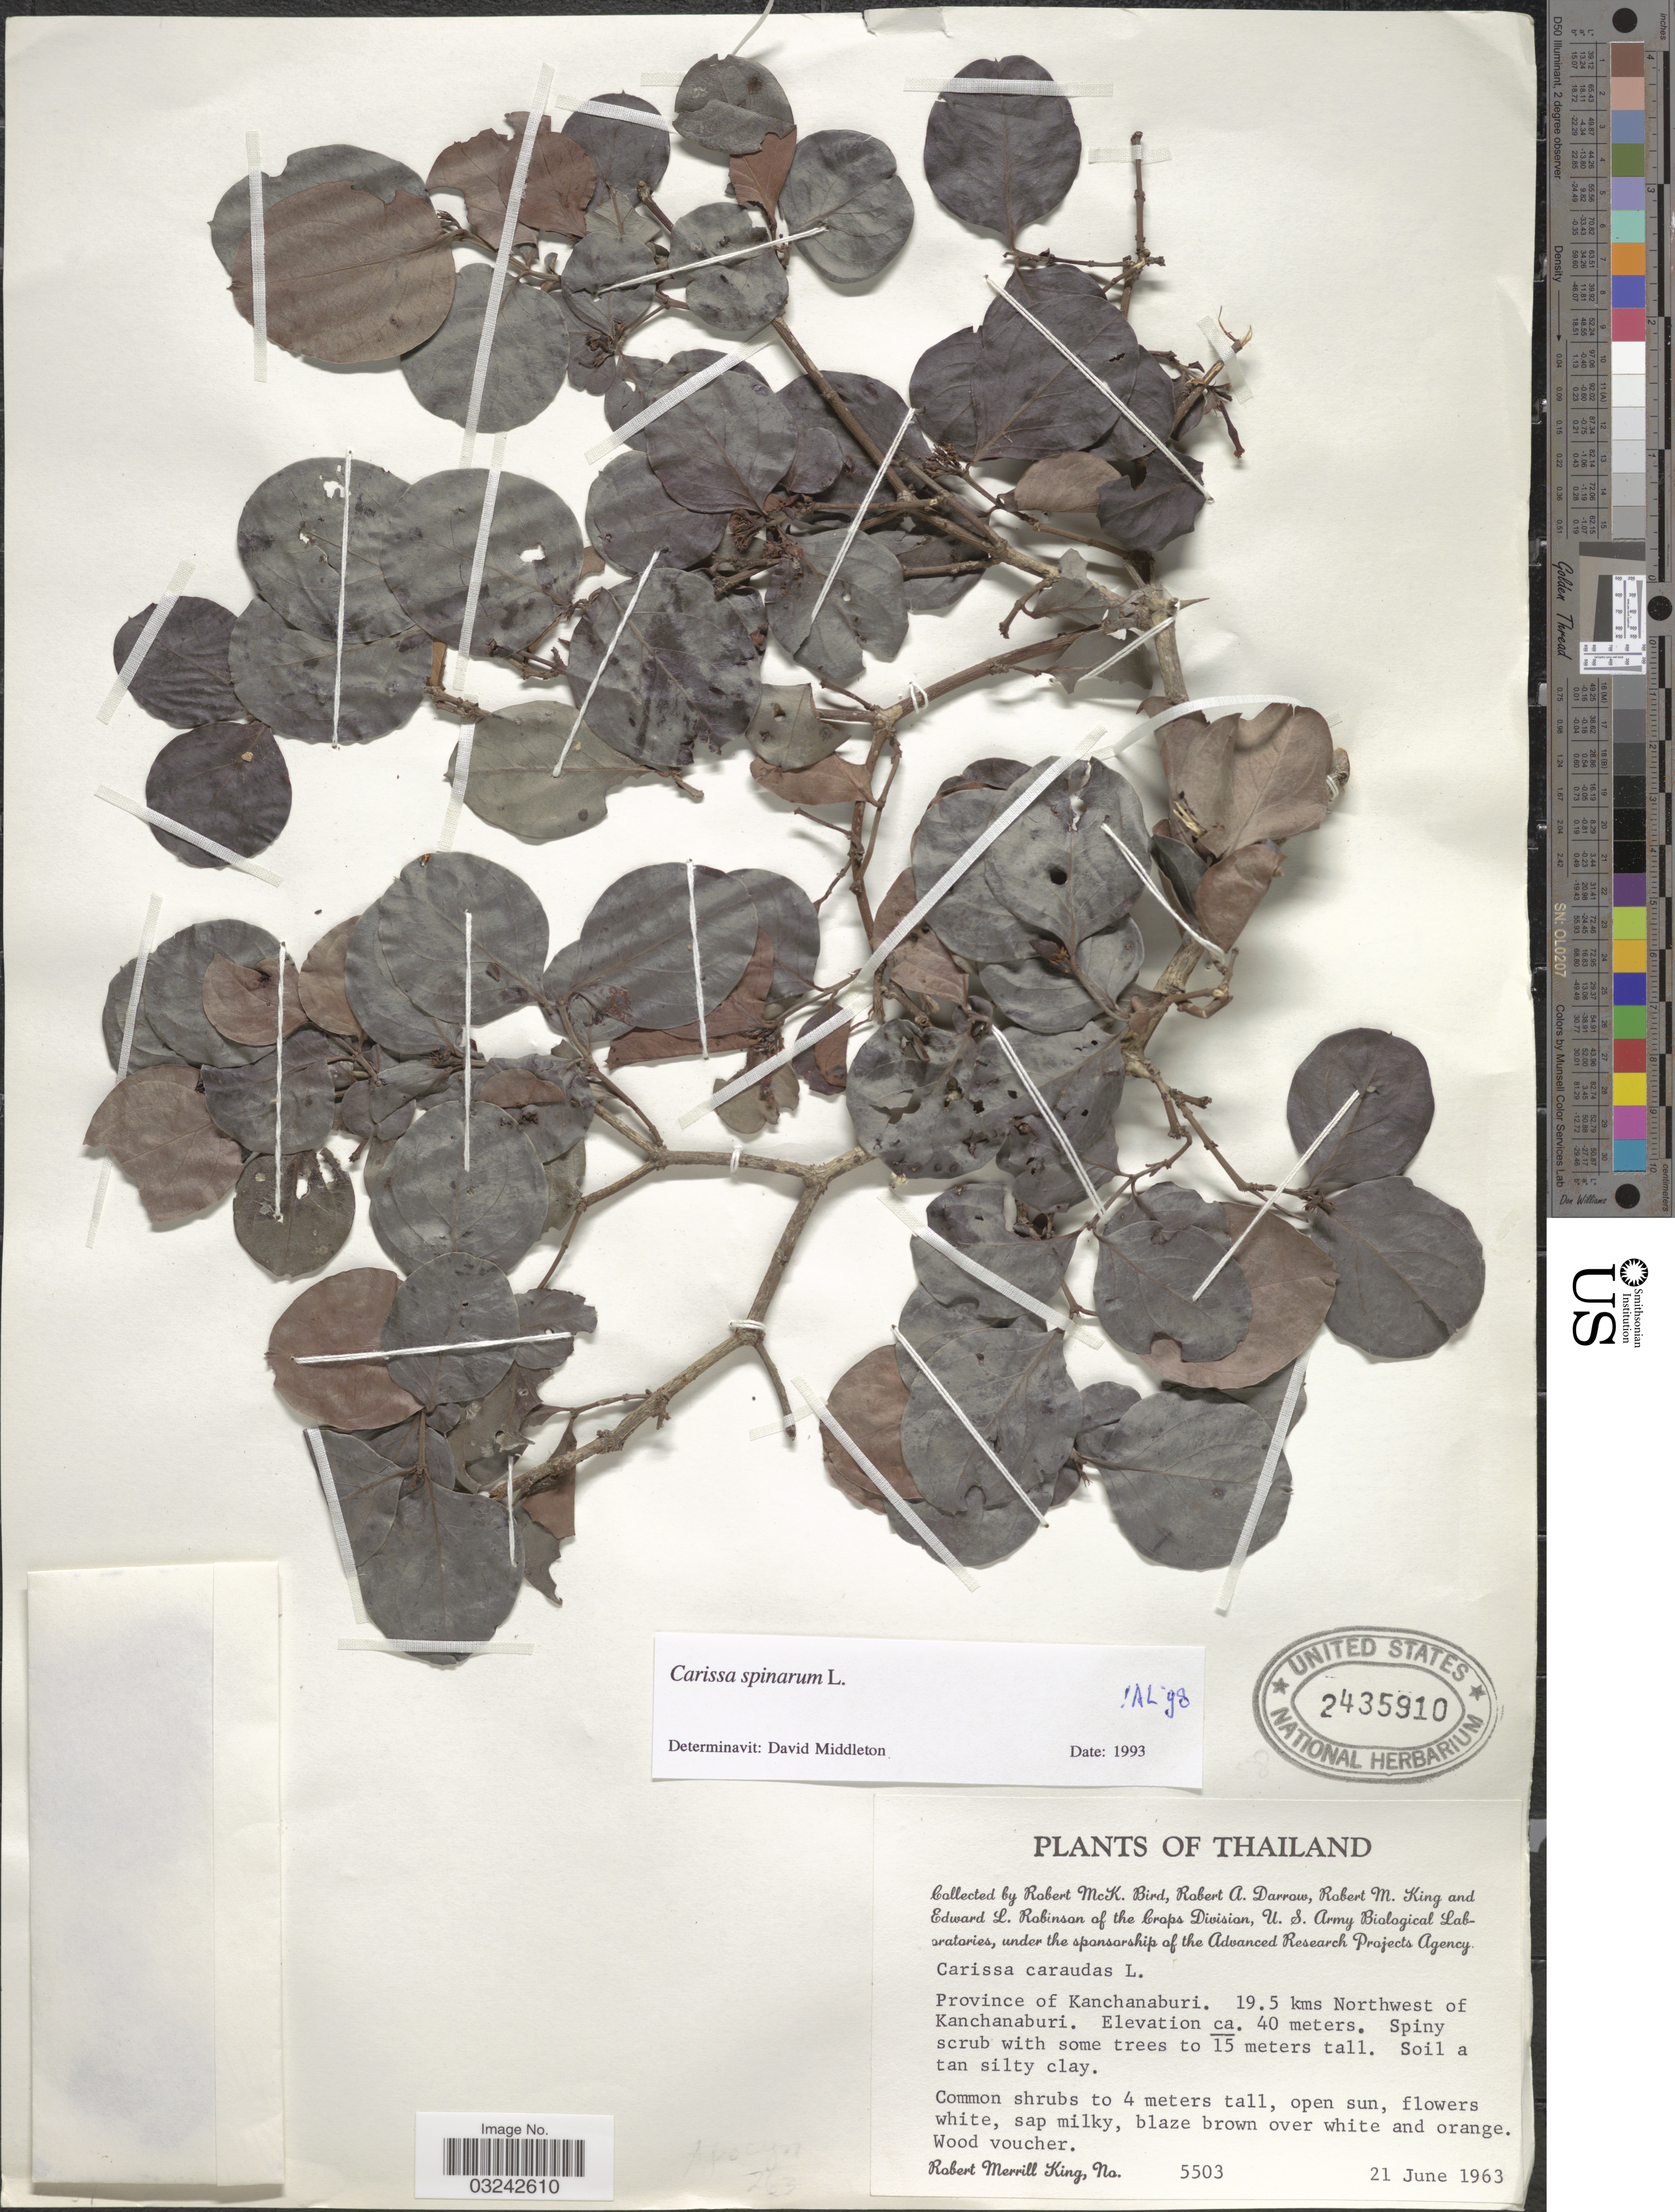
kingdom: Plantae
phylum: Tracheophyta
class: Magnoliopsida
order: Gentianales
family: Apocynaceae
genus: Carissa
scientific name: Carissa spinarum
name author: L.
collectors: R. M. Bird, R. A. Darrow, R. M. King & E. L. Robinson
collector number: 5503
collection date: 1963-06-21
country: Thailand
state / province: Kanchanaburi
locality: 19.5 kms Northwest of Kanchanaburi.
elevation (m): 40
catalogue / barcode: US 2435910